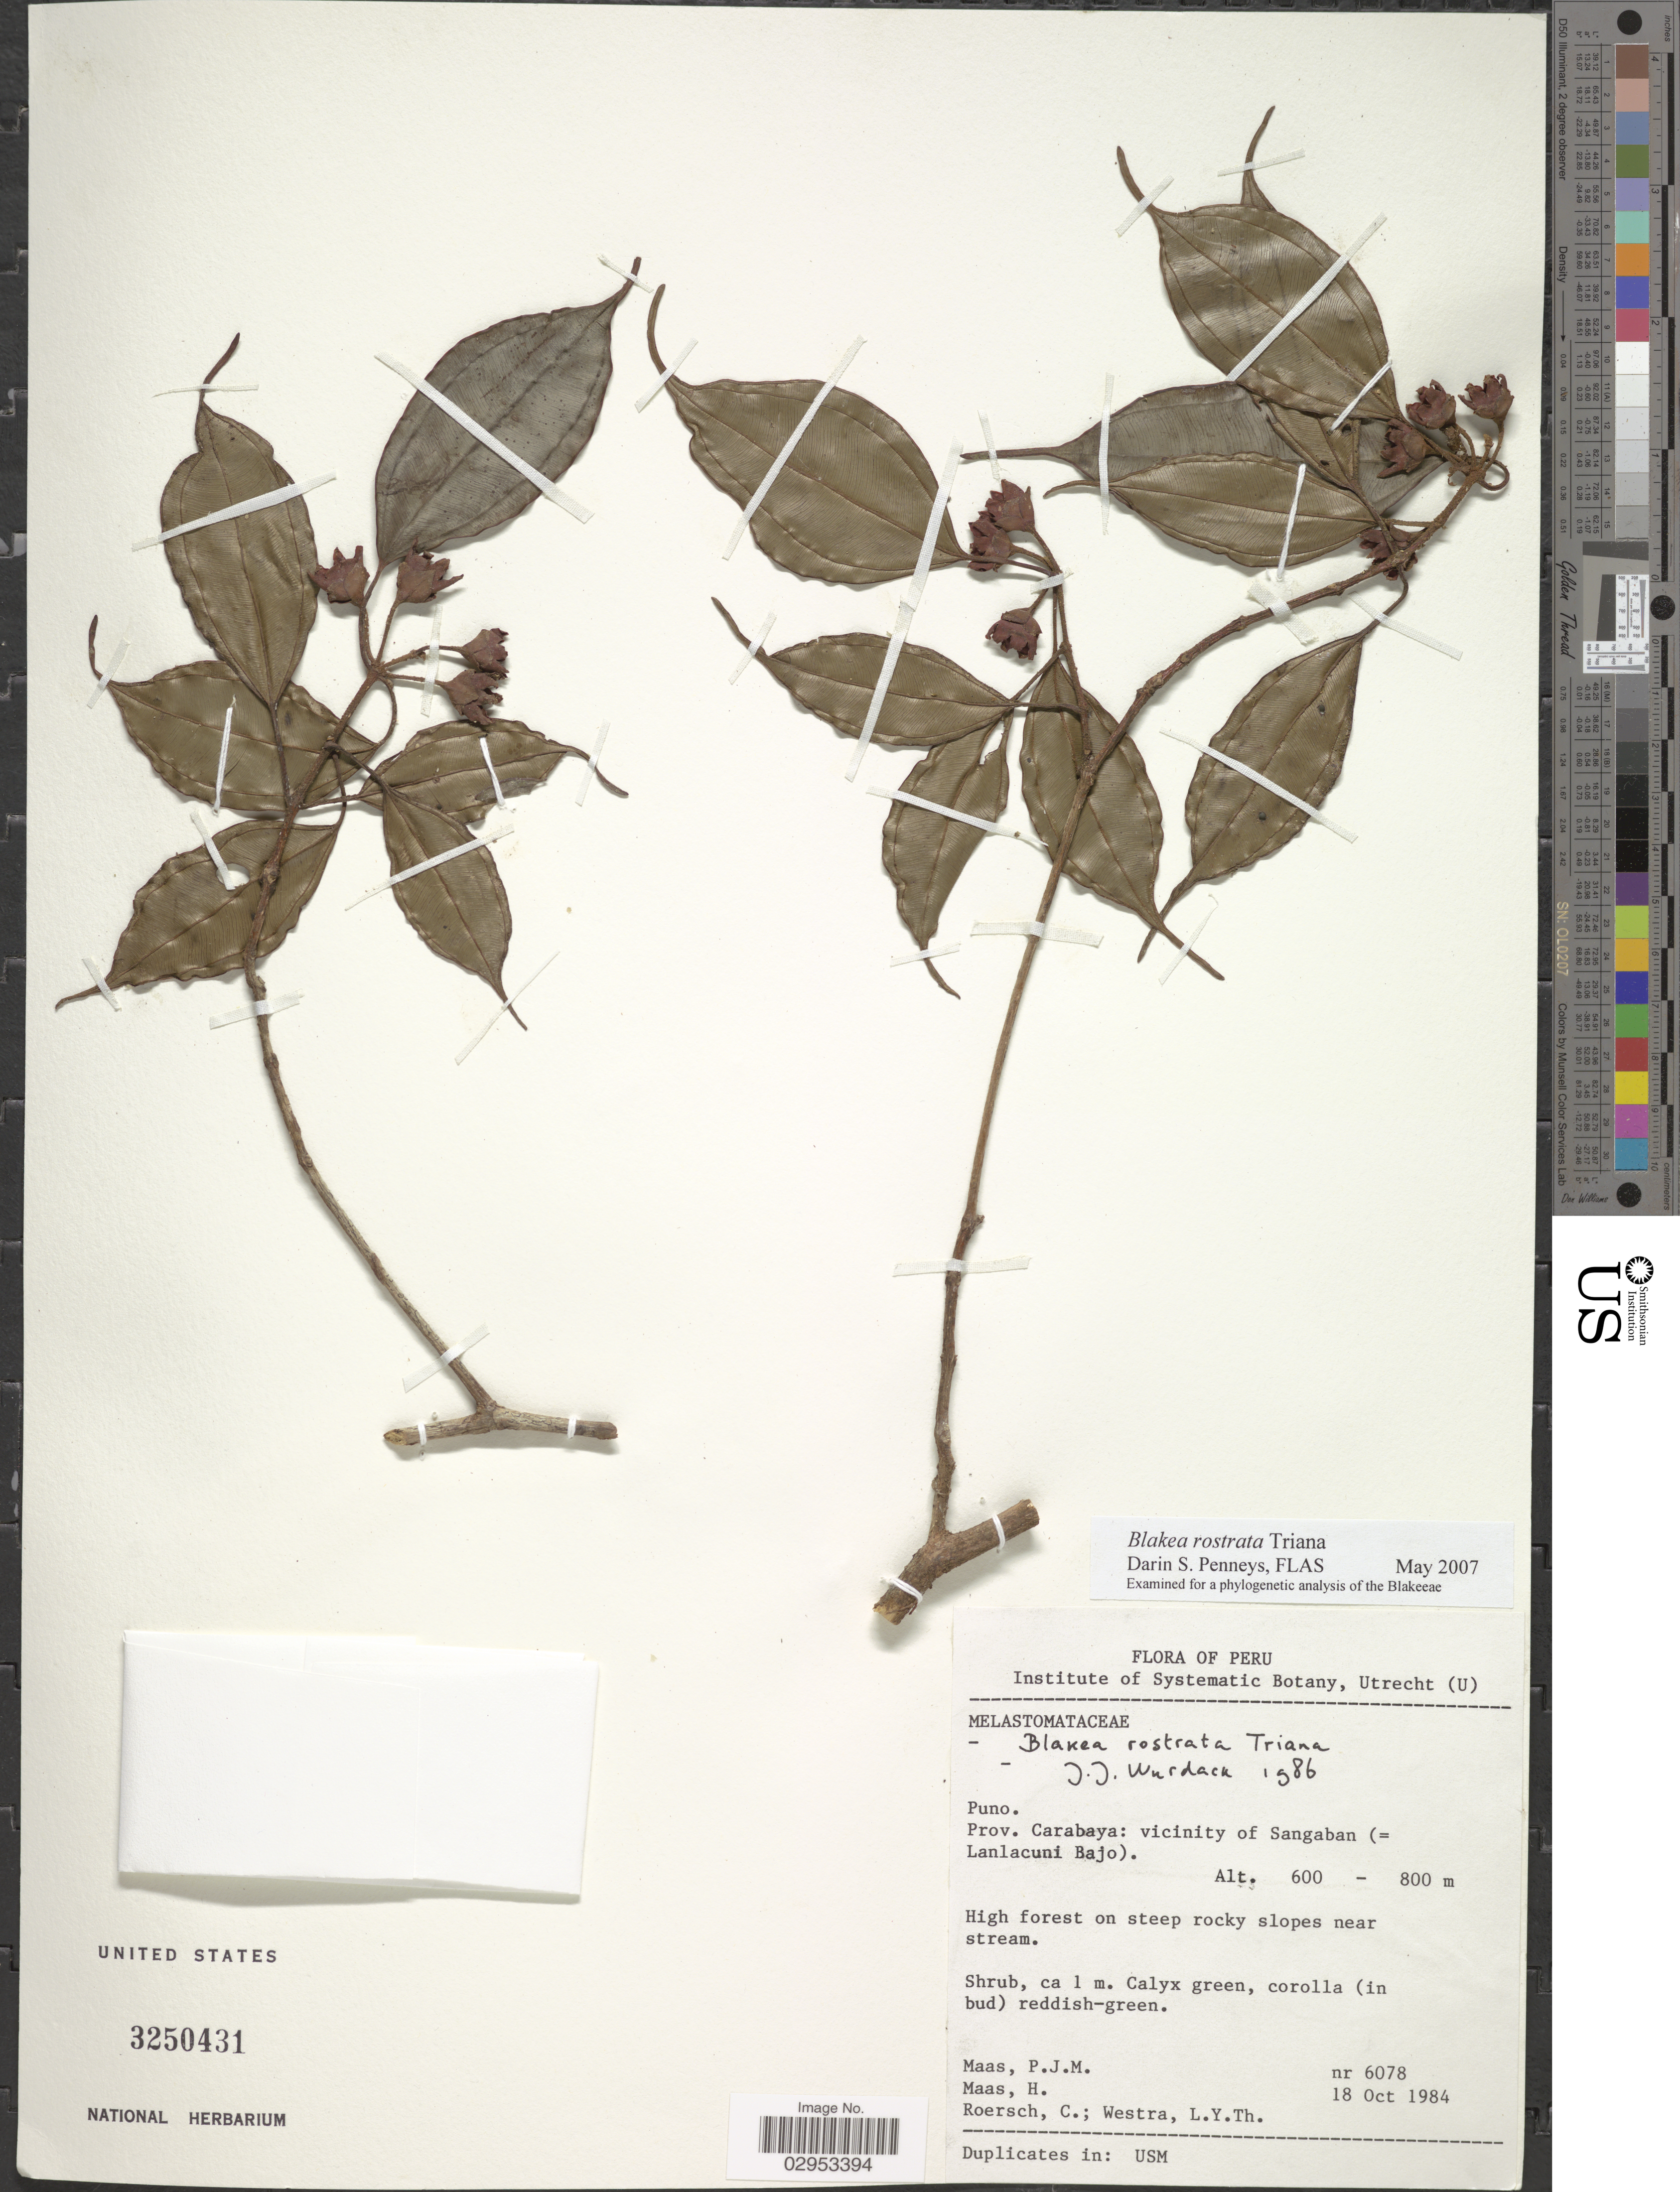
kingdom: Plantae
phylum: Tracheophyta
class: Magnoliopsida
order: Myrtales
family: Melastomataceae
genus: Blakea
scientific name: Blakea rostrata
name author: Berg ex Triana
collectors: P. Maas, H. Maas, C. Roersch & L. Y. T. Westra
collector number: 6078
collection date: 1984-10-18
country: Peru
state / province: Puno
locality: Prov. Carabaya: vicinity of Sangaban (= Lanlacuni Bajo).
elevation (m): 600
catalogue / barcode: US 3250431